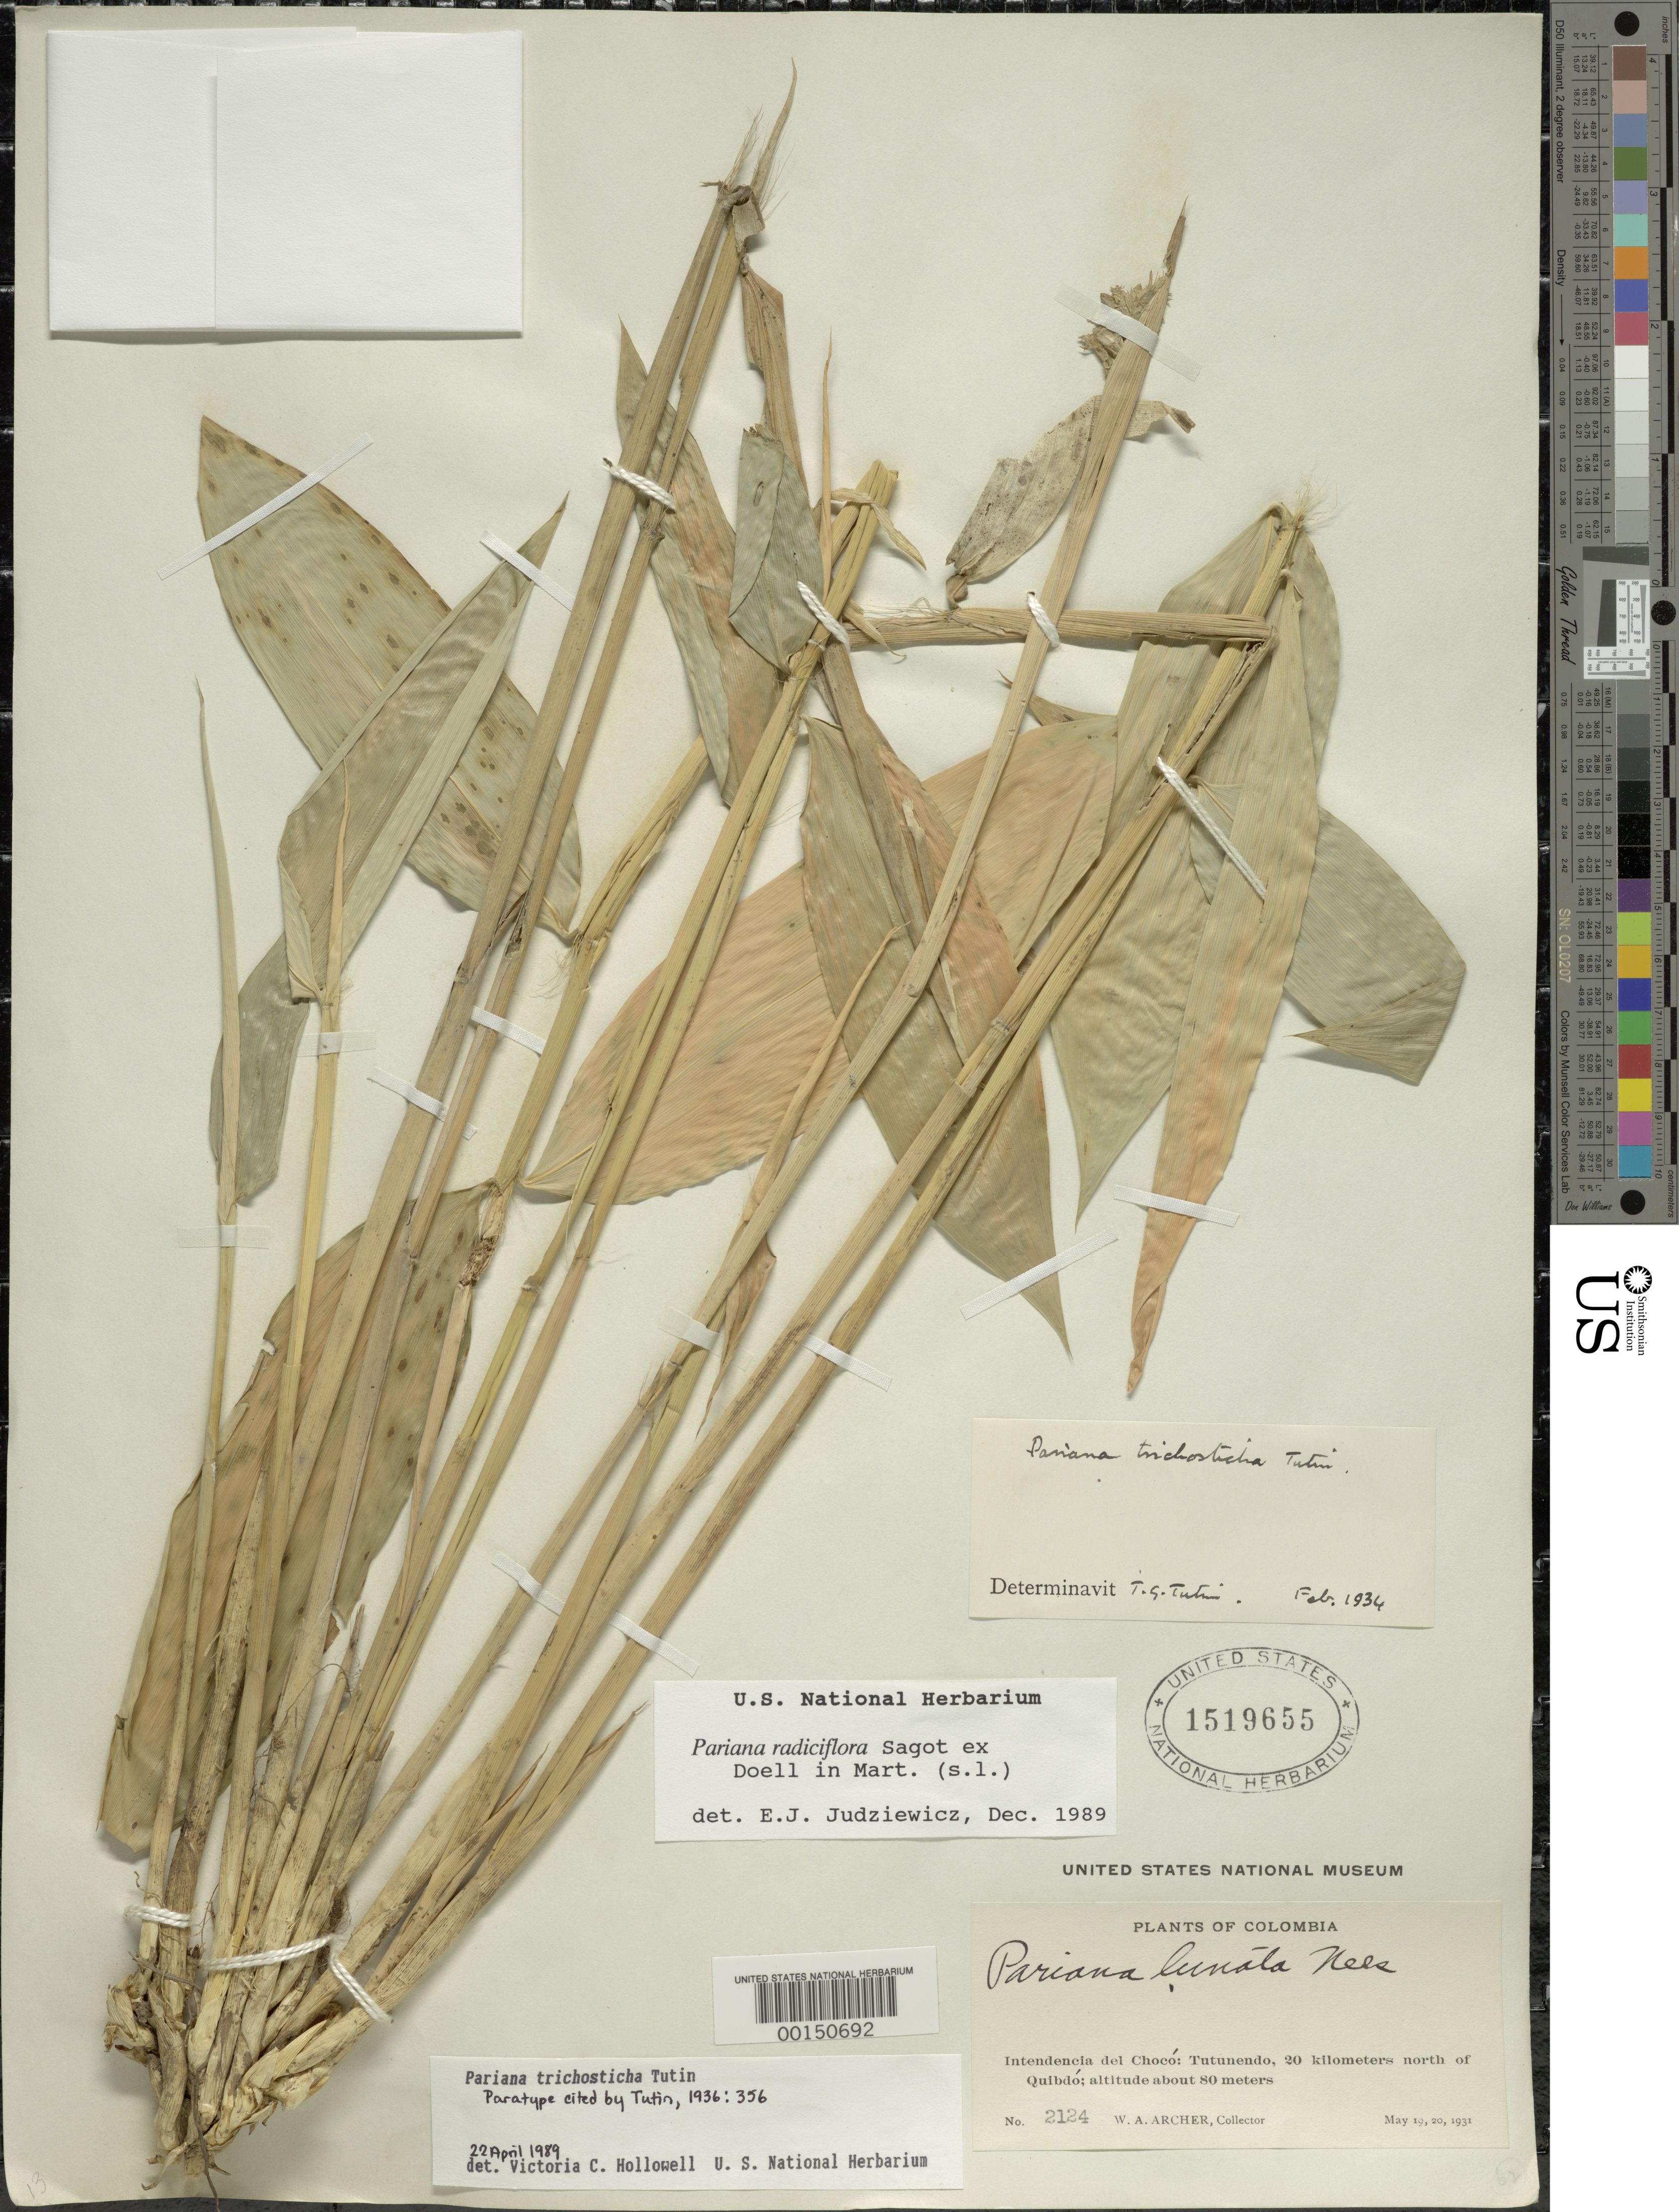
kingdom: Plantae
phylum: Tracheophyta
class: Liliopsida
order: Poales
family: Poaceae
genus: Pariana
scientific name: Pariana radiciflora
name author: Sagot ex Döll in Mart.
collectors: W. Archer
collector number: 2124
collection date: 1931-05-19/1931-05-20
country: Colombia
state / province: Chocó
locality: Intendencia del Chocó: Tutunendo, 20 kilometers north of Quibdó.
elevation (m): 80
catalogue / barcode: US 1519655